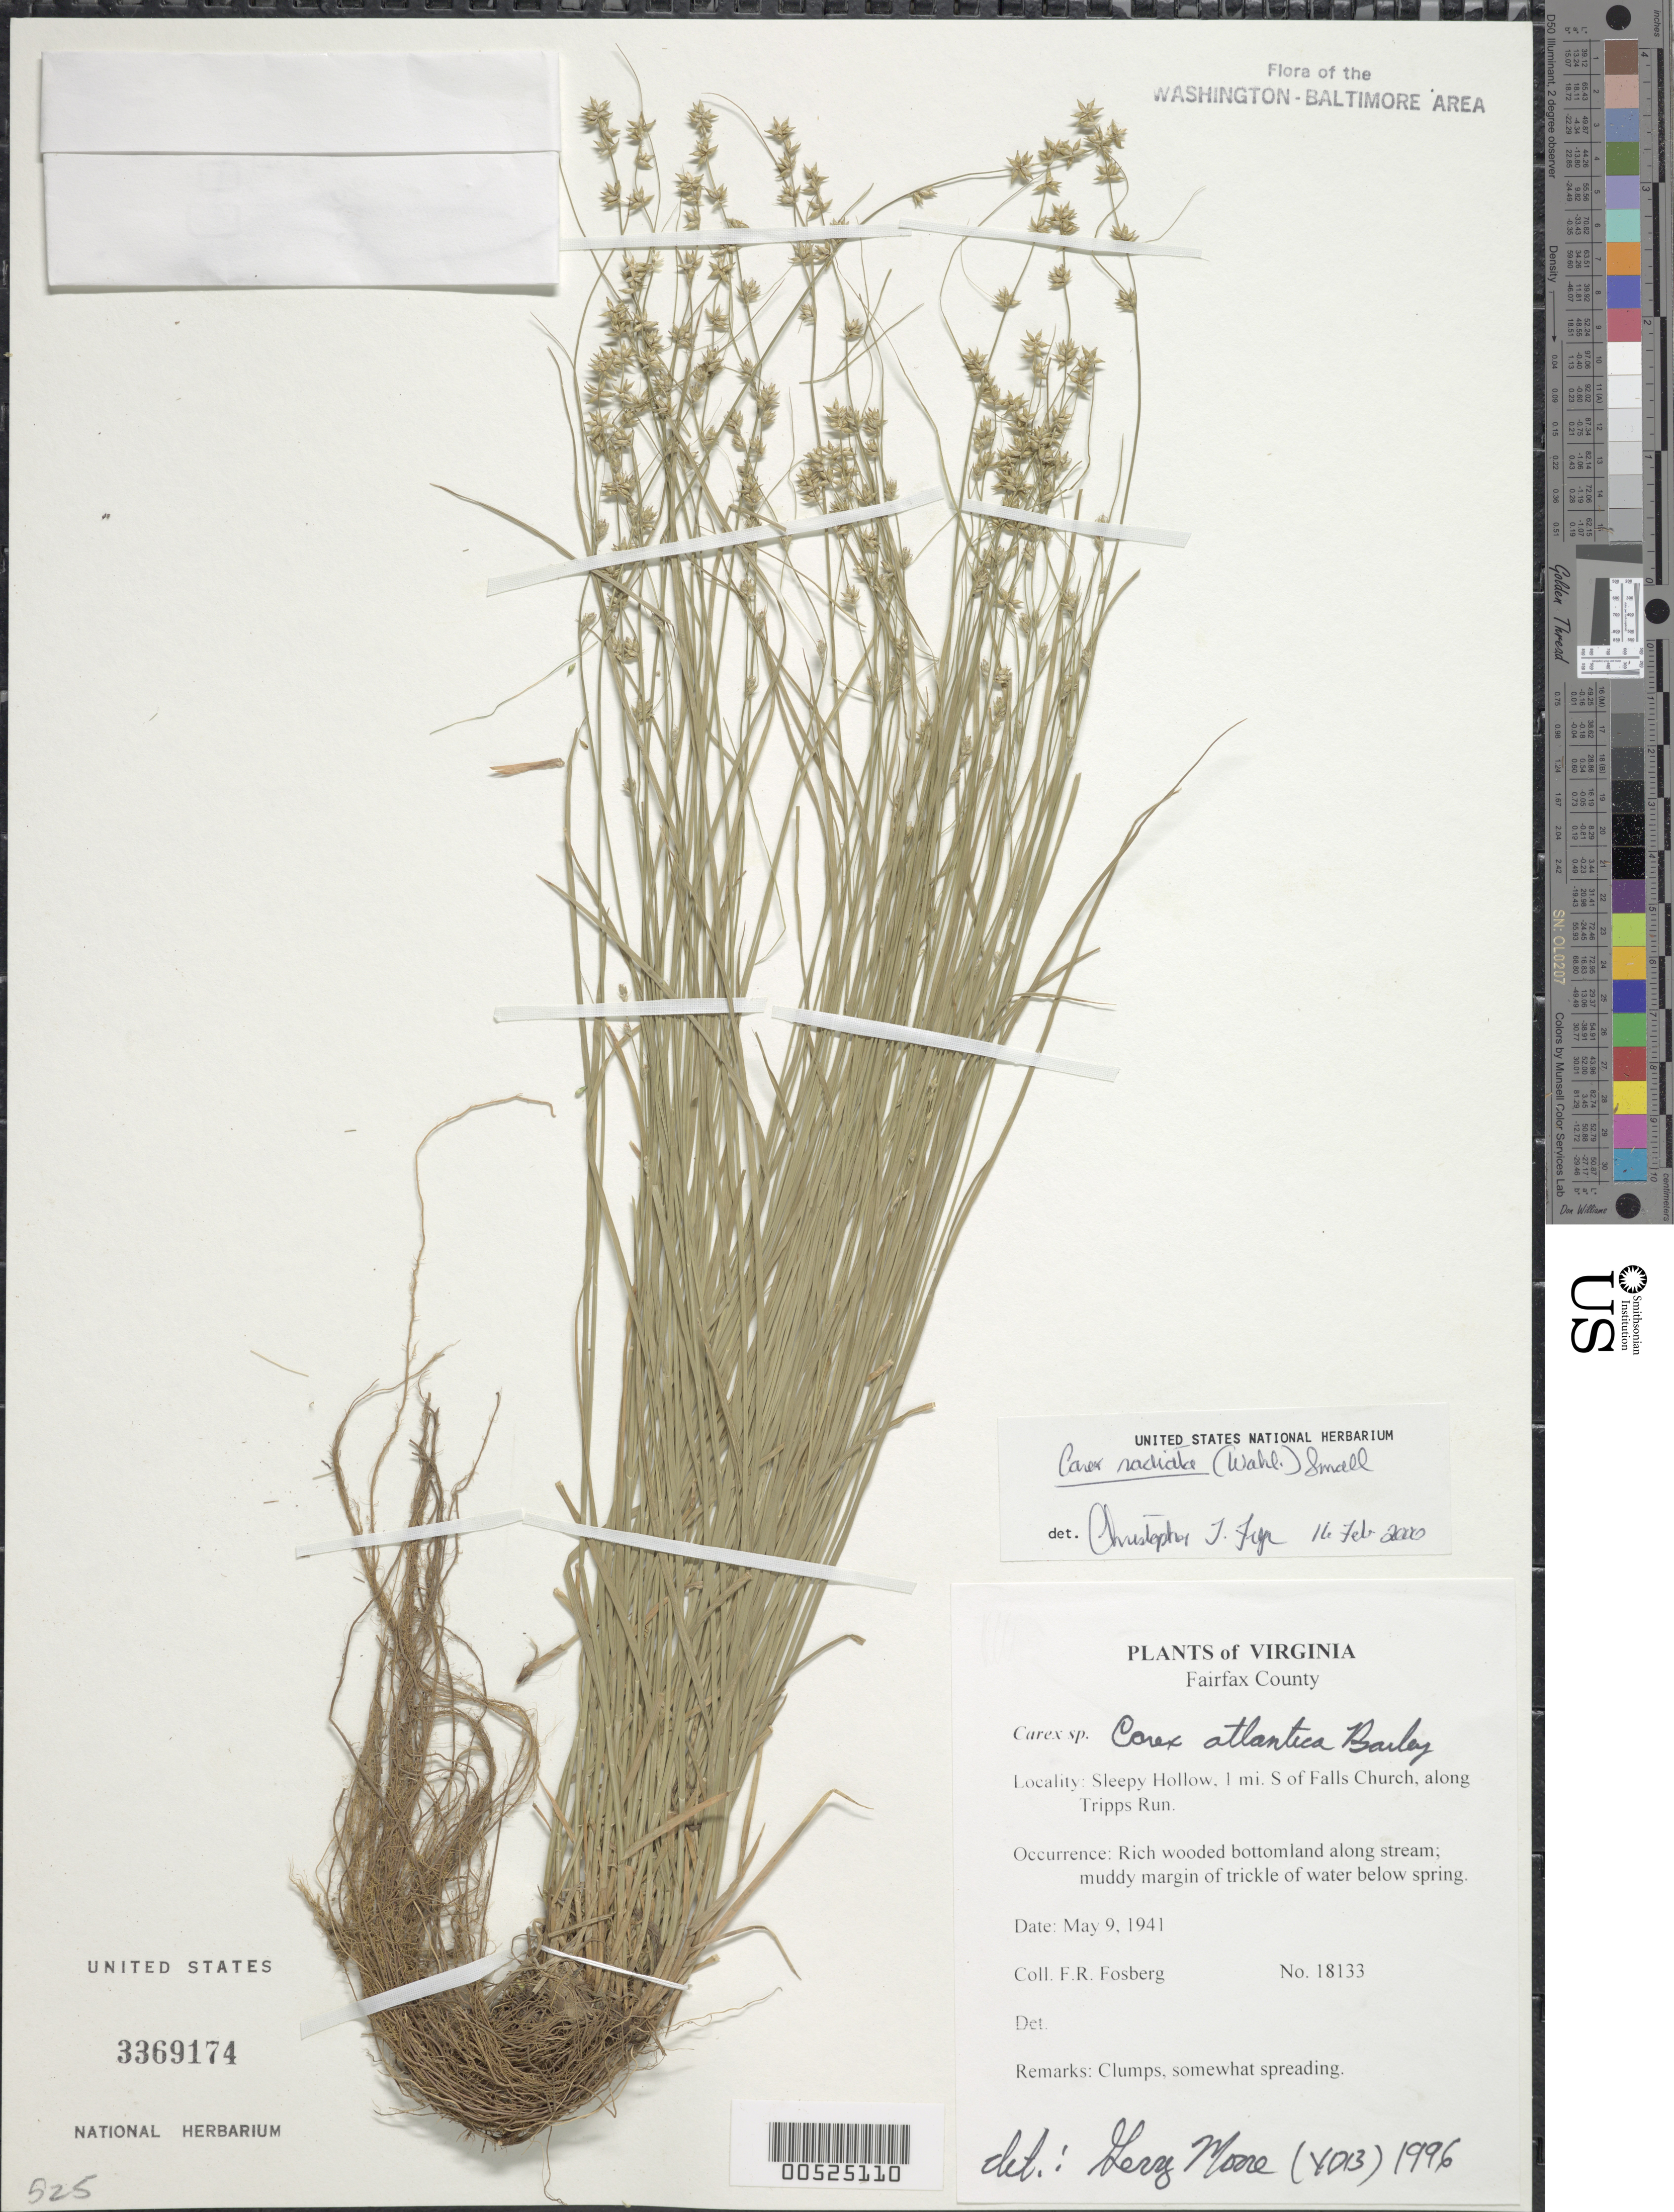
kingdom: Plantae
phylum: Tracheophyta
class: Liliopsida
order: Poales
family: Cyperaceae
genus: Carex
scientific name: Carex radiata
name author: (Wahlenb.) Small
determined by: Frye, Christopher T., (VDB), Vanderbilt University Herbarium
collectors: F. R. Fosberg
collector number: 18133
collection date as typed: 09 May 1941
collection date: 1941-05-09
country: United States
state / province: Virginia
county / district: Fairfax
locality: Sleepy Hollow, 1 mi. S of Falls Church, along Tripps Run.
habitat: Rich wooded bottomland along stream; muddy margin of trickle of water below spring.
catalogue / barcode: US 3369174